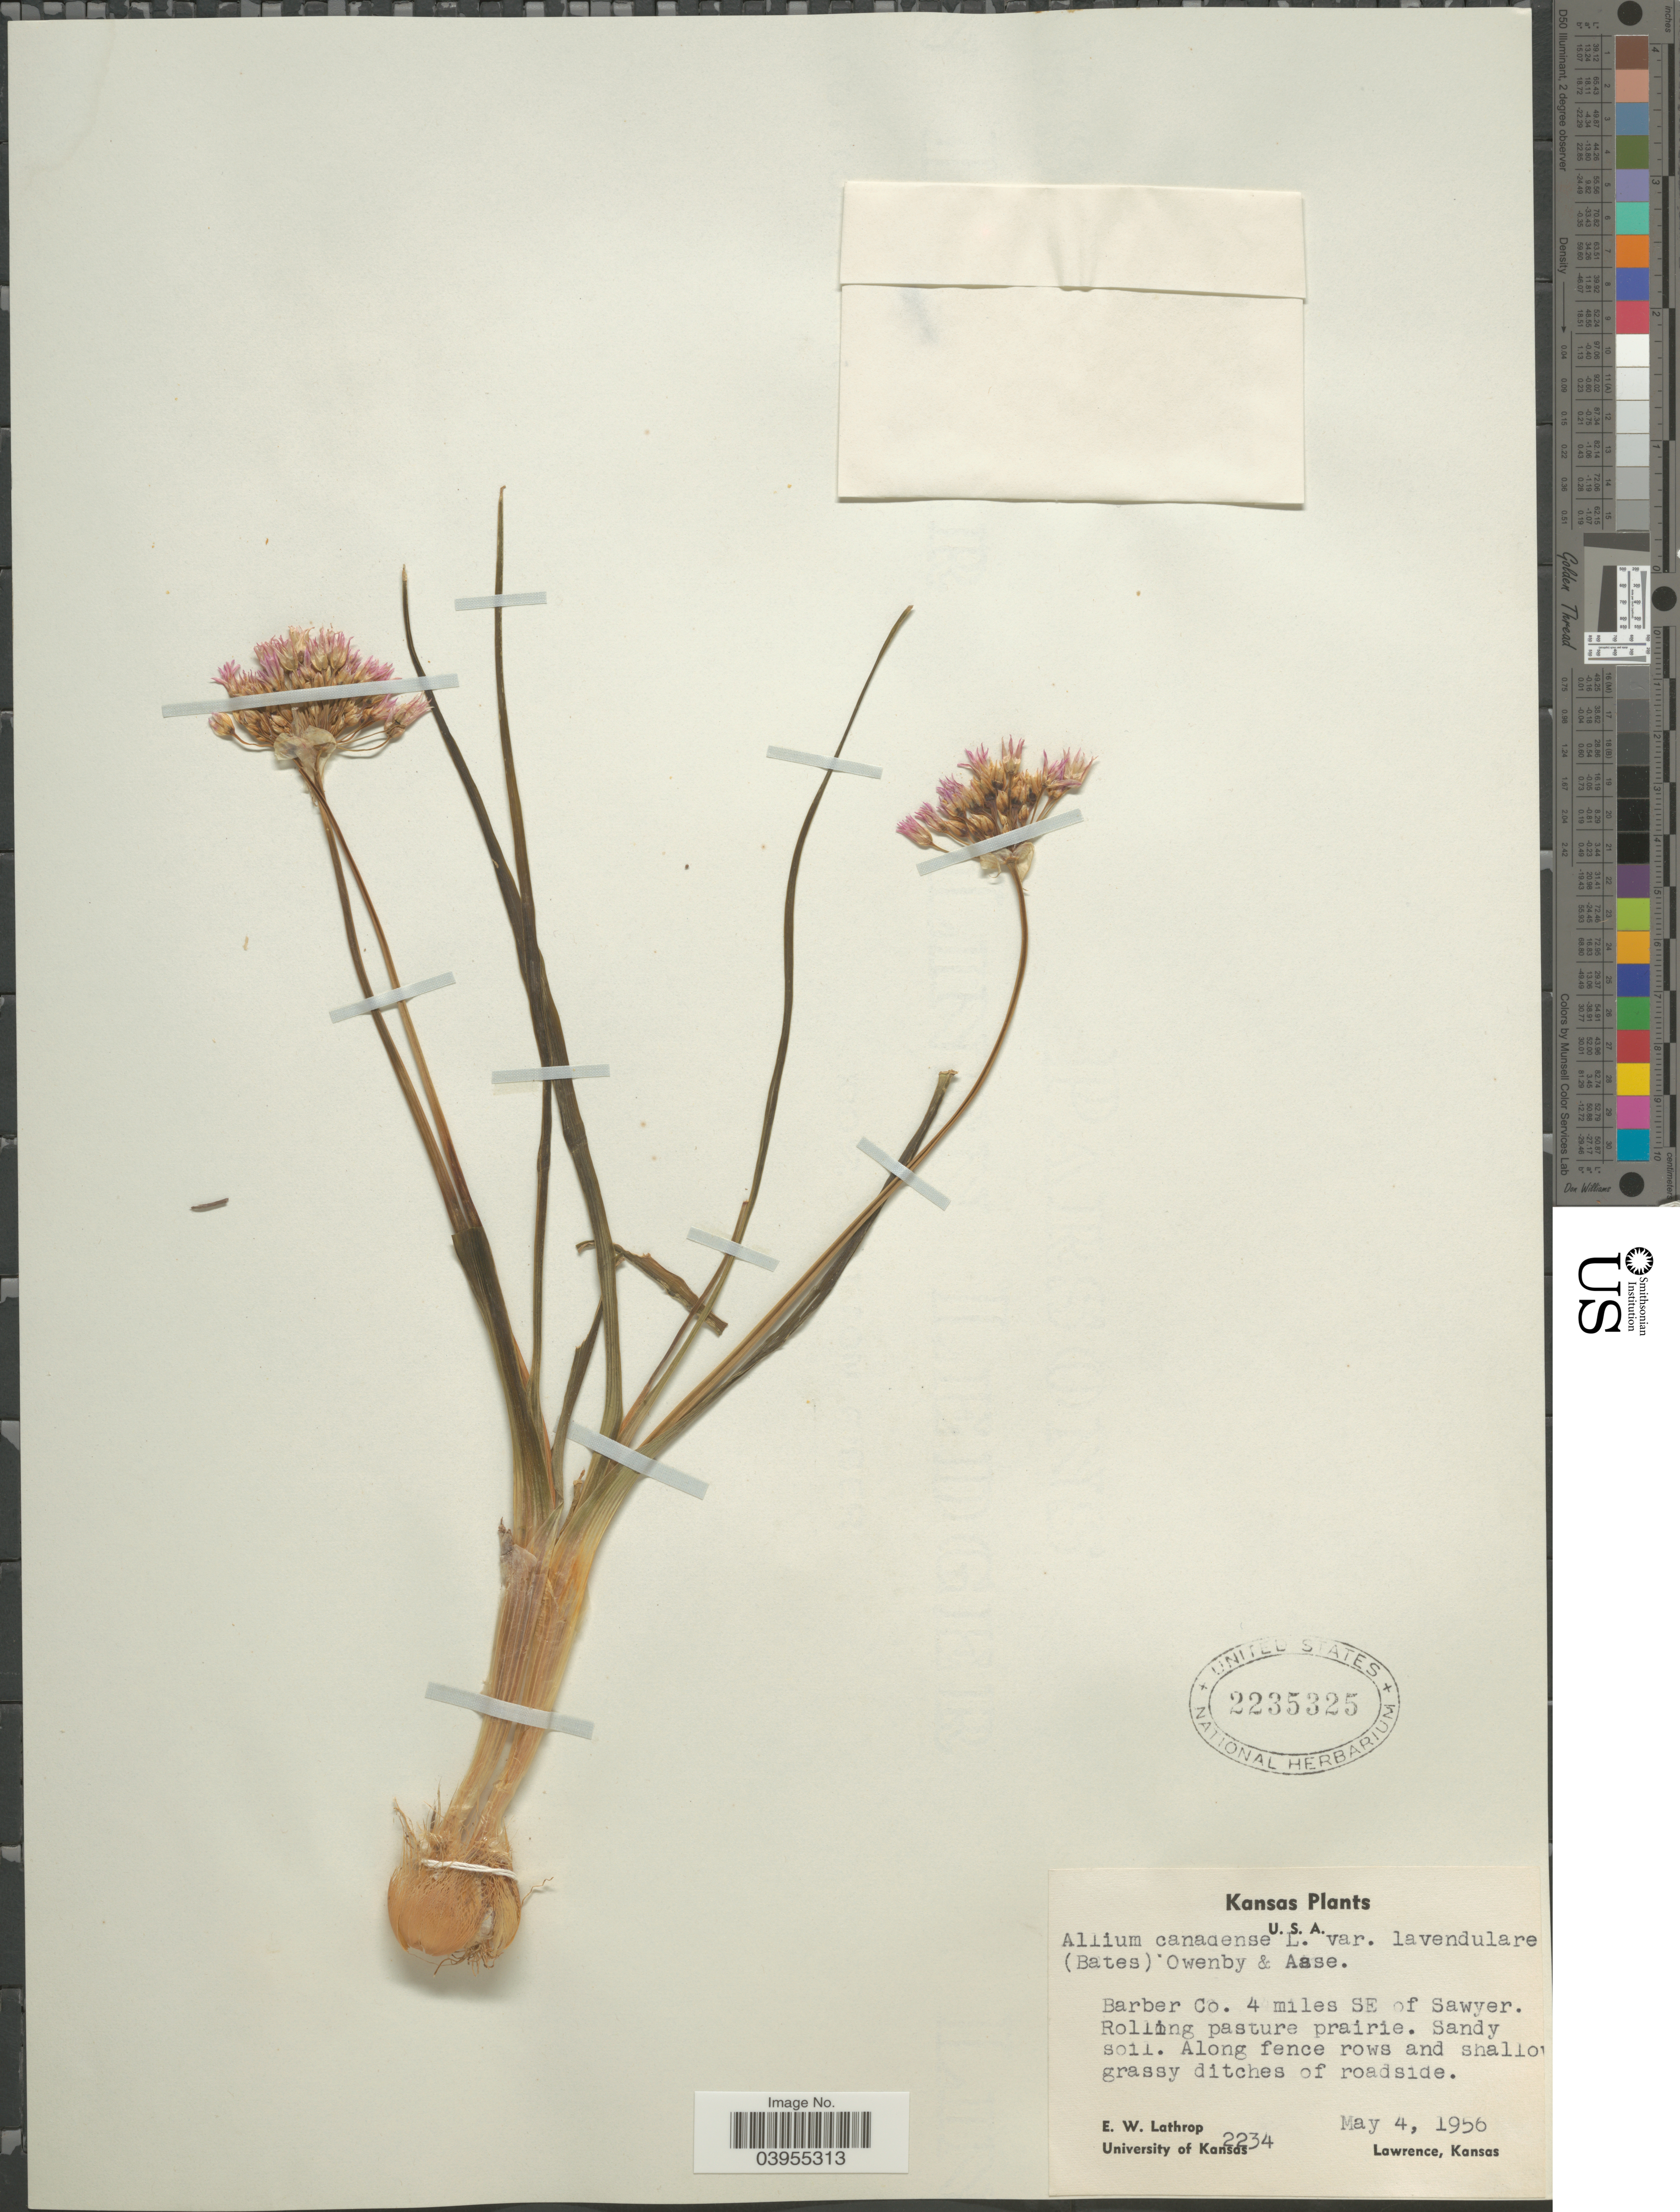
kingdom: Plantae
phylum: Tracheophyta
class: Liliopsida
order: Asparagales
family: Amaryllidaceae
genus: Allium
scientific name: Allium canadense var. hyacinthoides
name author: (Bush) Ownbey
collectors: E. W. Lathrop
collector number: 2234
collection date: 1956-05-04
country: United States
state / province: Kansas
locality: Barber Co. 4 miles SE of Sawyer.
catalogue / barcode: US 2235325